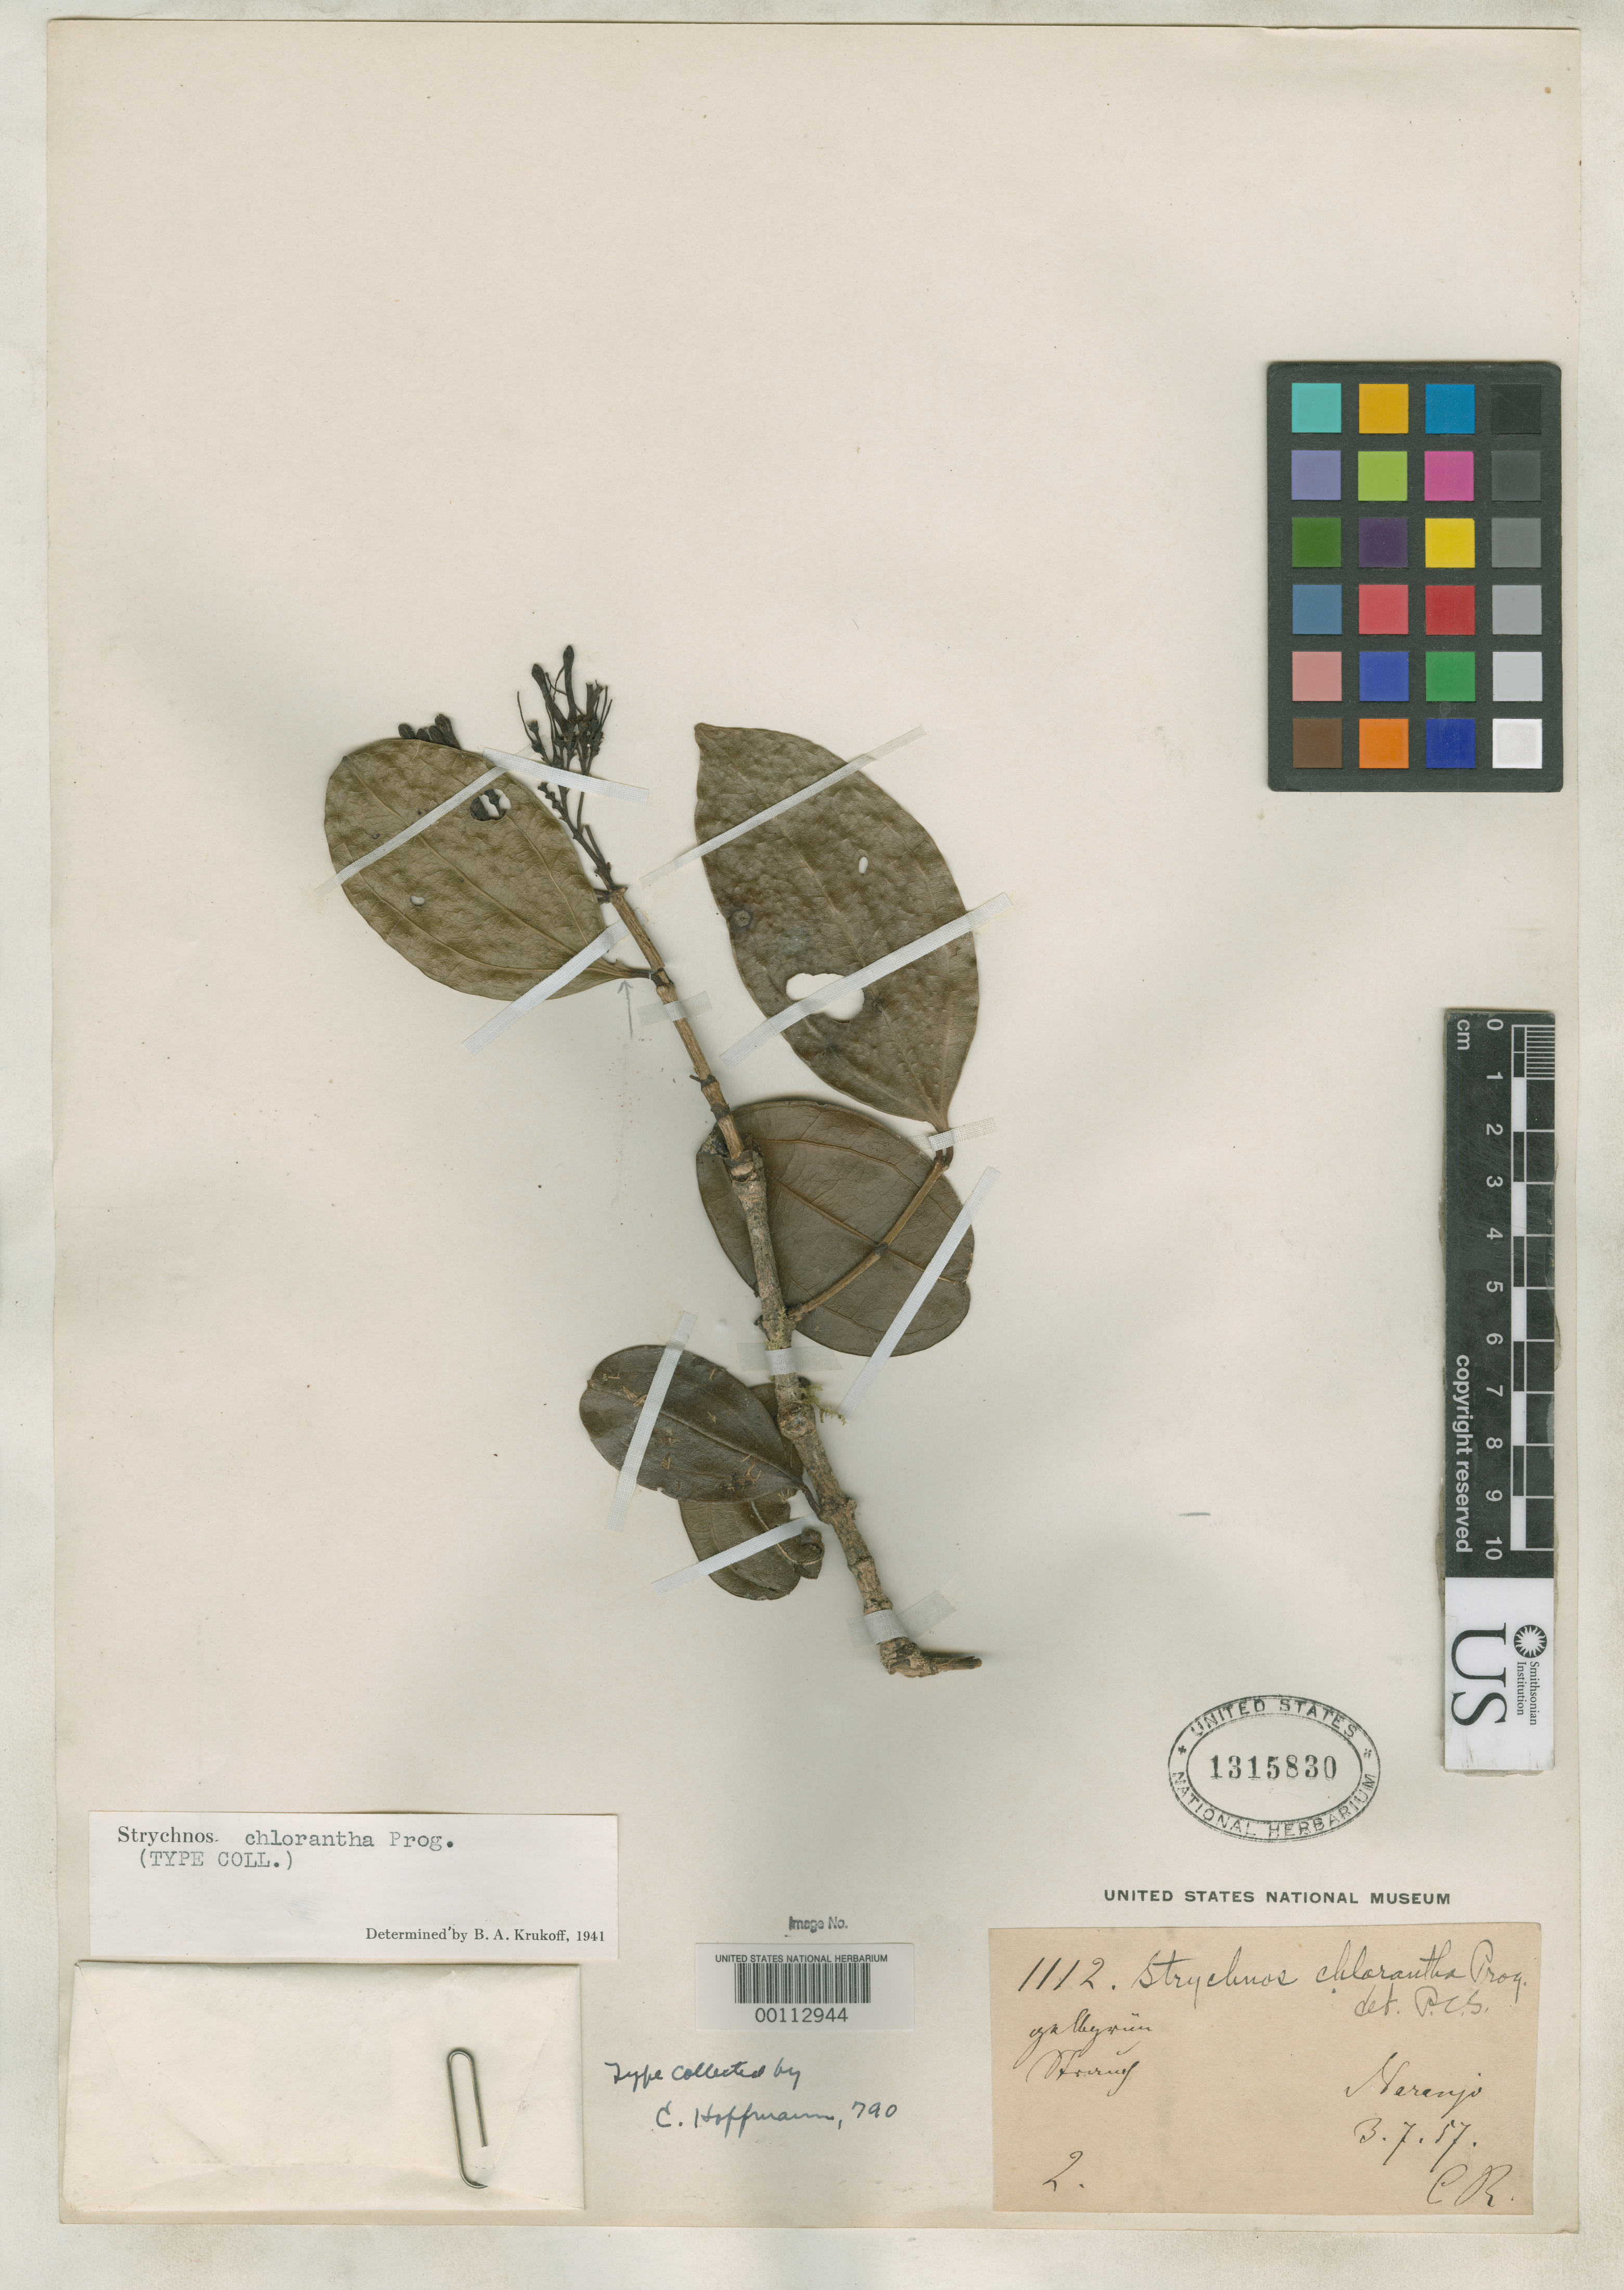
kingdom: Plantae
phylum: Tracheophyta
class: Magnoliopsida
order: Gentianales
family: Loganiaceae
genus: Strychnos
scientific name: Strychnos chlorantha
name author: Progel in Mart.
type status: Isotype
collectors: C. Hoffmann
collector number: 790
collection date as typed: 03 Jul 1857 or 07 Mar 1857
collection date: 1857-03-07 or 1857-07-03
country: Costa Rica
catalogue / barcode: US 1315830